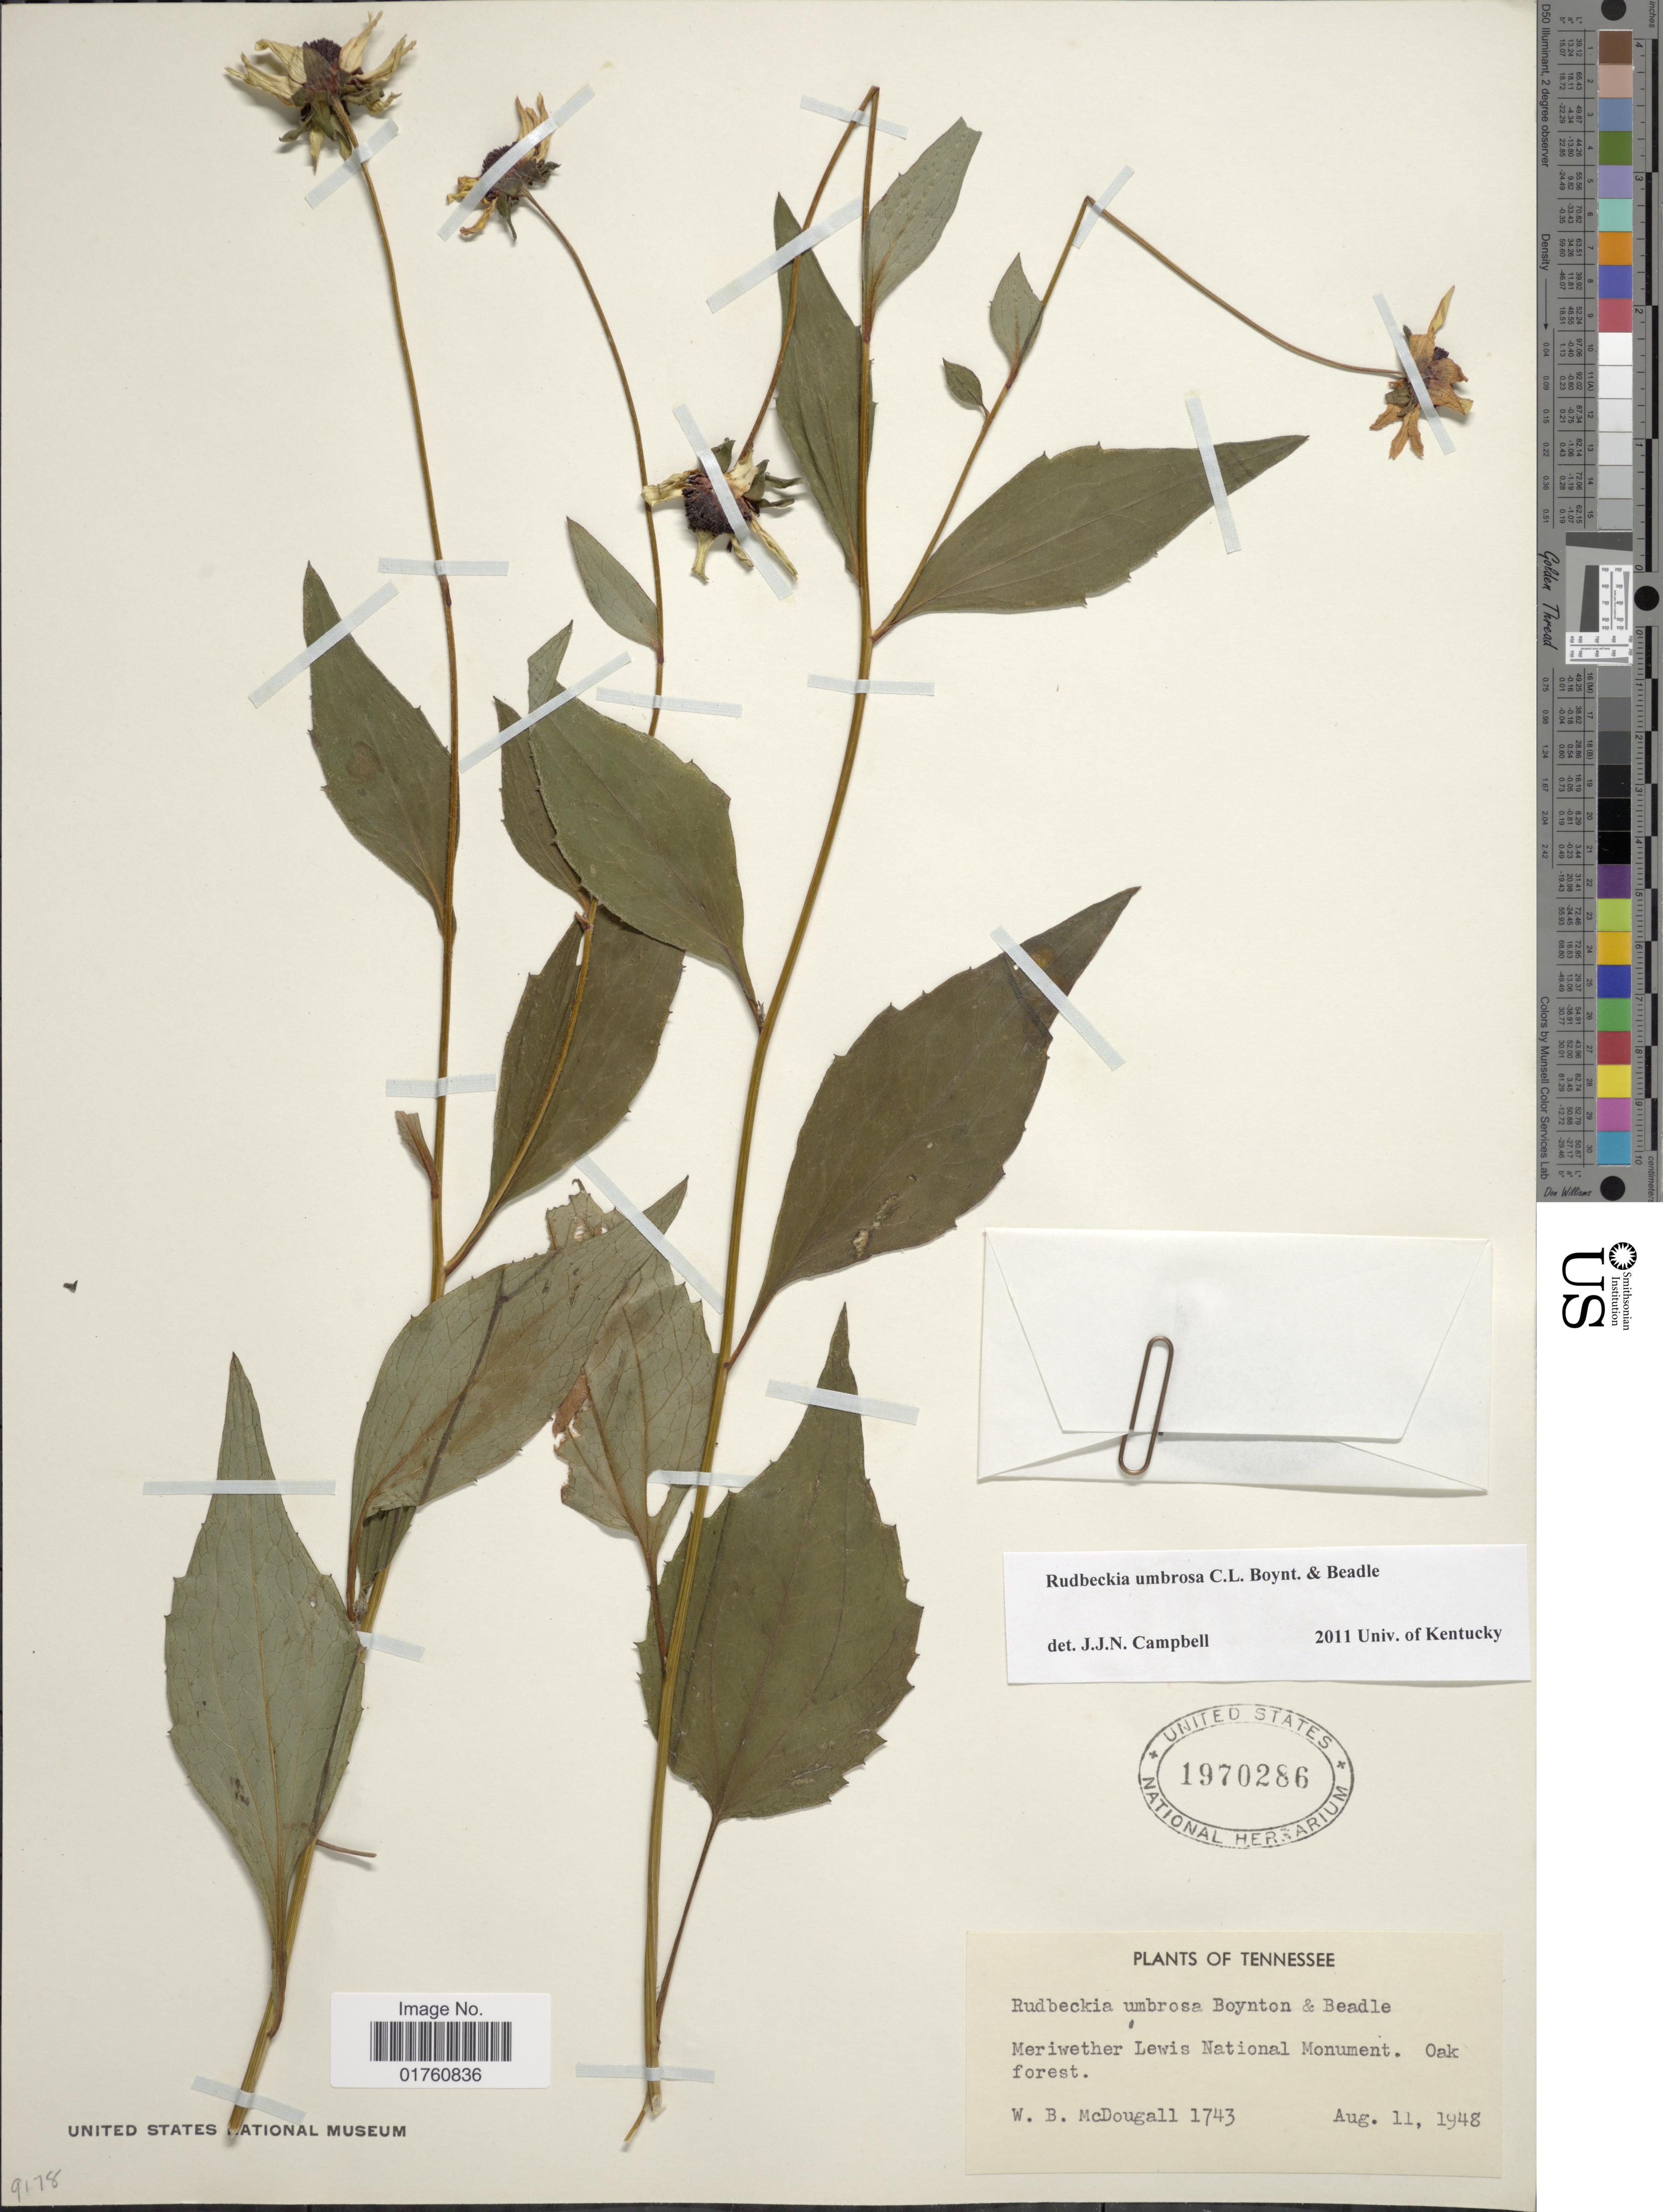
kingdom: Plantae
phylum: Tracheophyta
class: Magnoliopsida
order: Asterales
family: Asteraceae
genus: Rudbeckia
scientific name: Rudbeckia fulgida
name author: Aiton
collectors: W. B. McDougal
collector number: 1743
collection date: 1948-08-11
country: United States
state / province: Tennessee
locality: Meriwether Lewis National Monument. Oak forest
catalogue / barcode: US 1970286